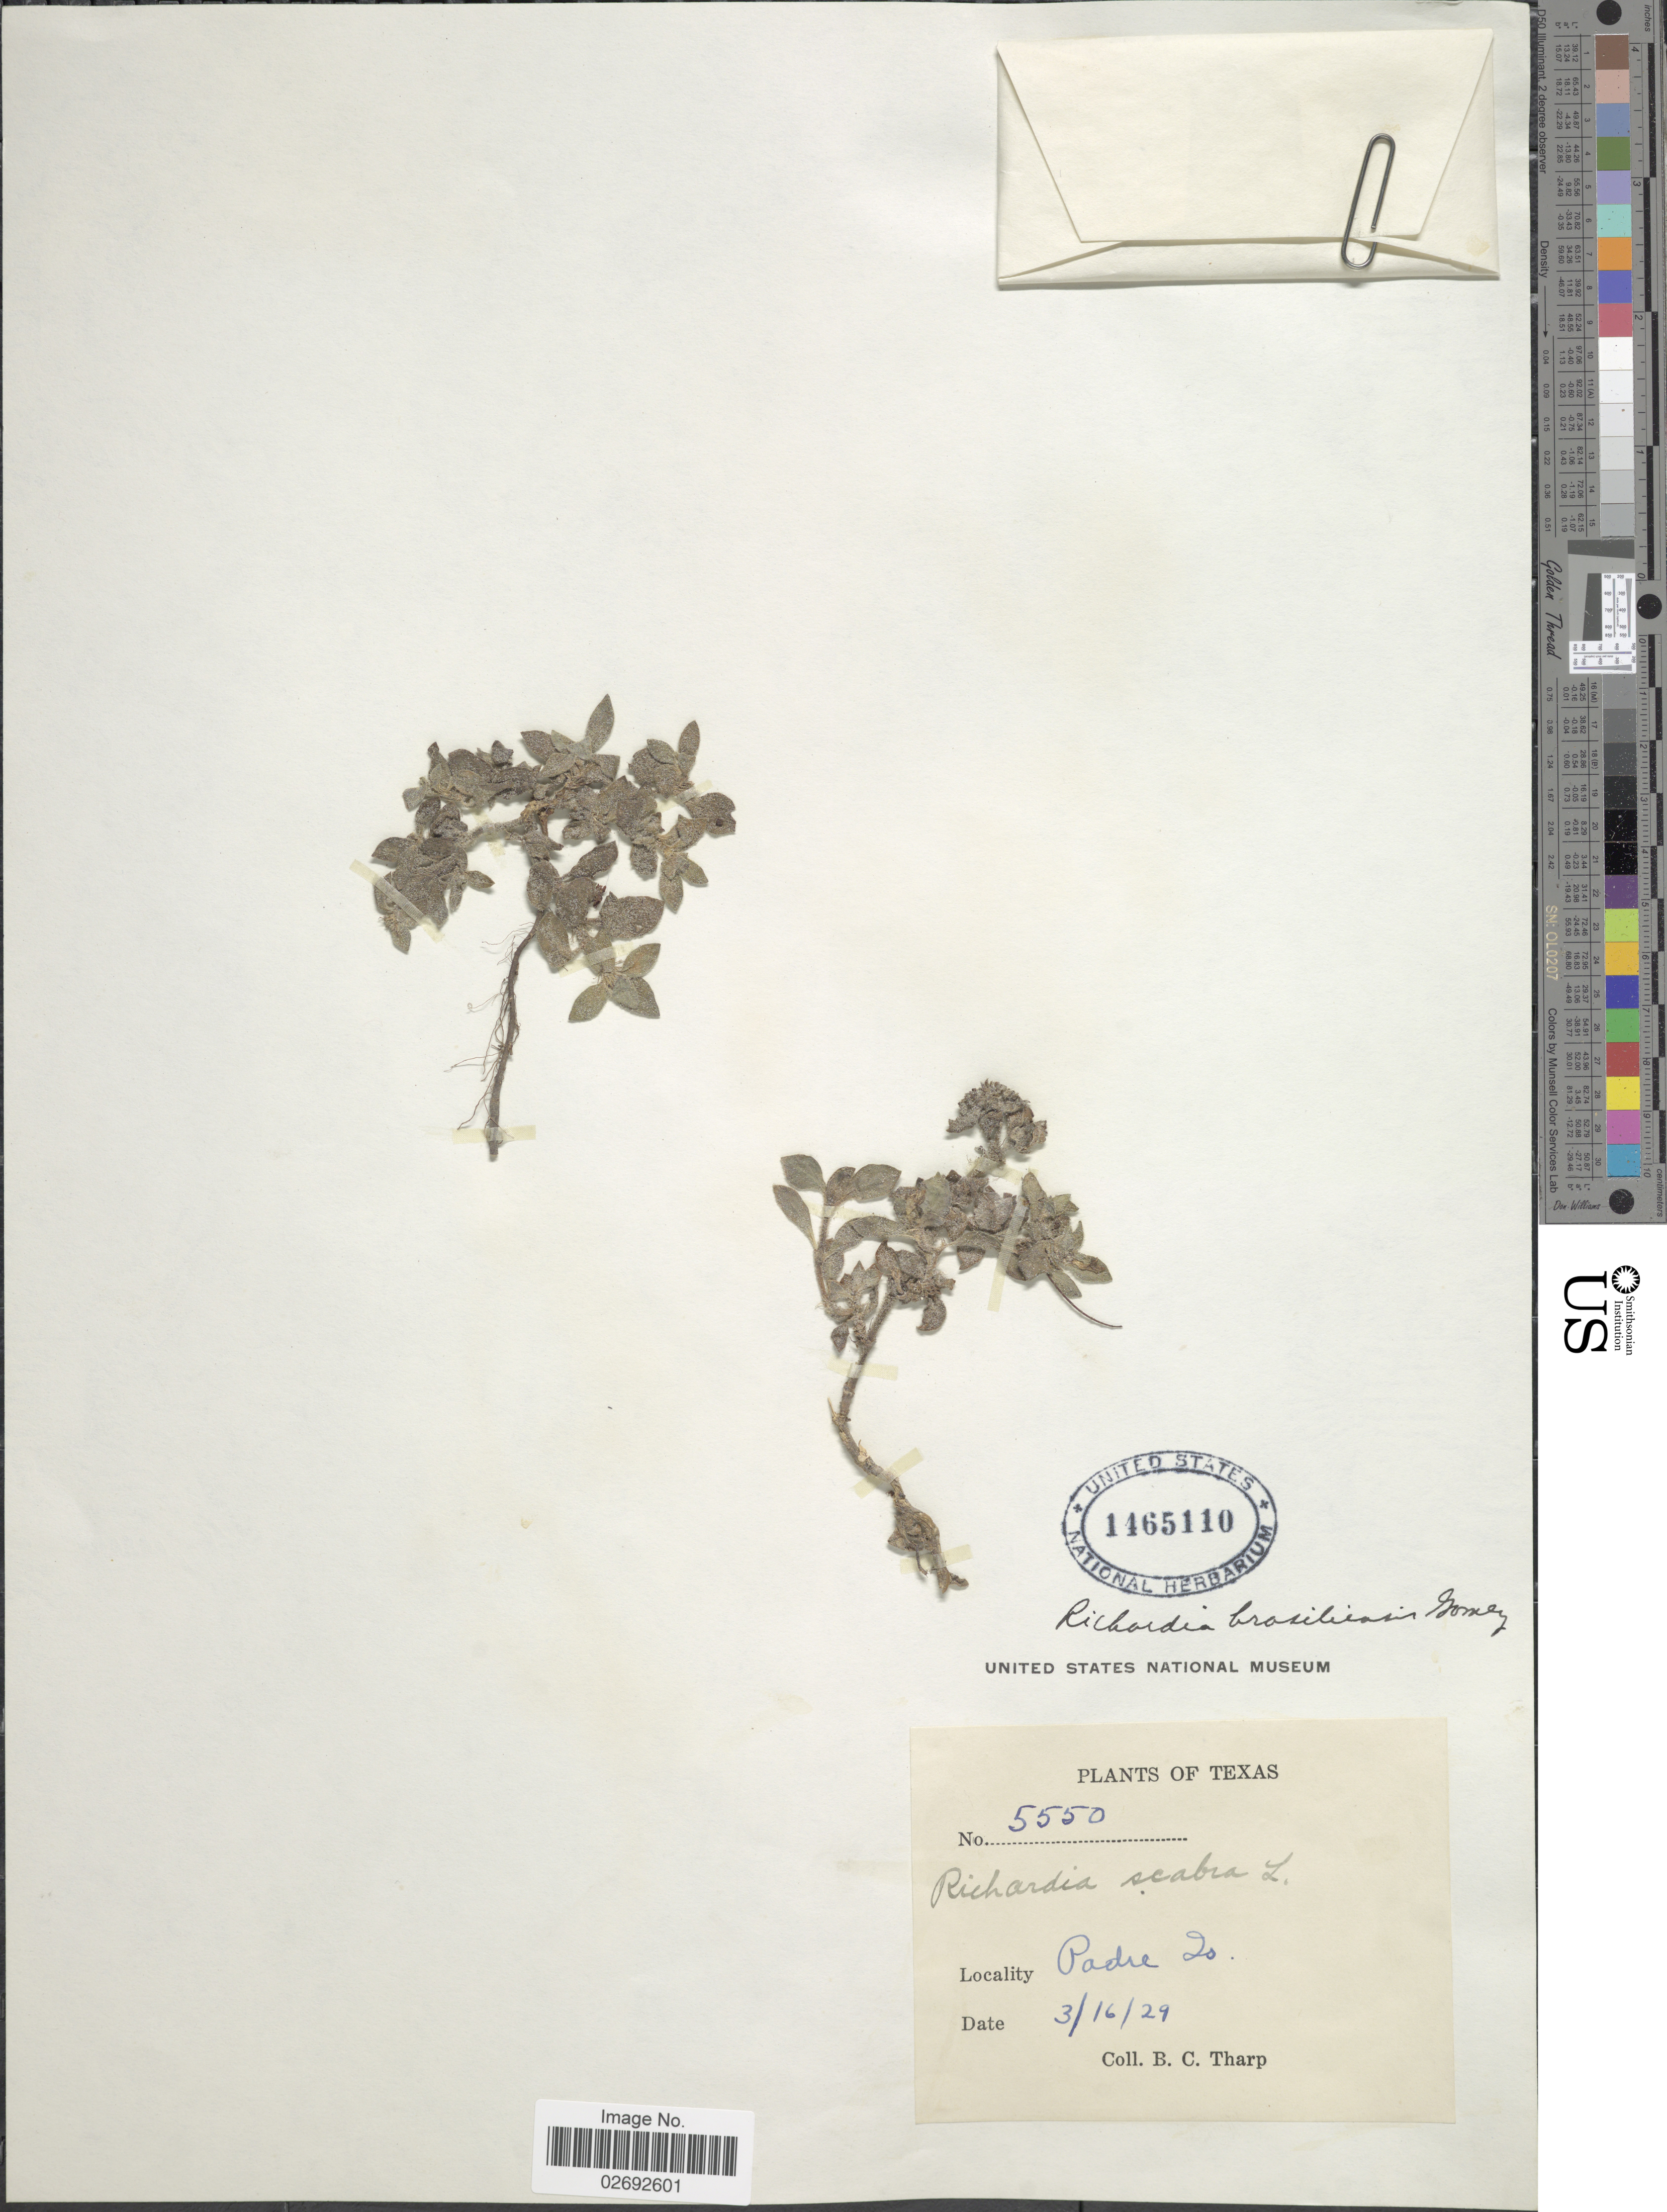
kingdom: Plantae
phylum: Tracheophyta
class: Magnoliopsida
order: Gentianales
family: Rubiaceae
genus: Richardia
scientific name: Richardia brasiliensis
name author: Gomes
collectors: B. C. Tharp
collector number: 5550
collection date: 1929-03-16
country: United States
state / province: Texas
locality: Padre Is.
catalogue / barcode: US 1465110